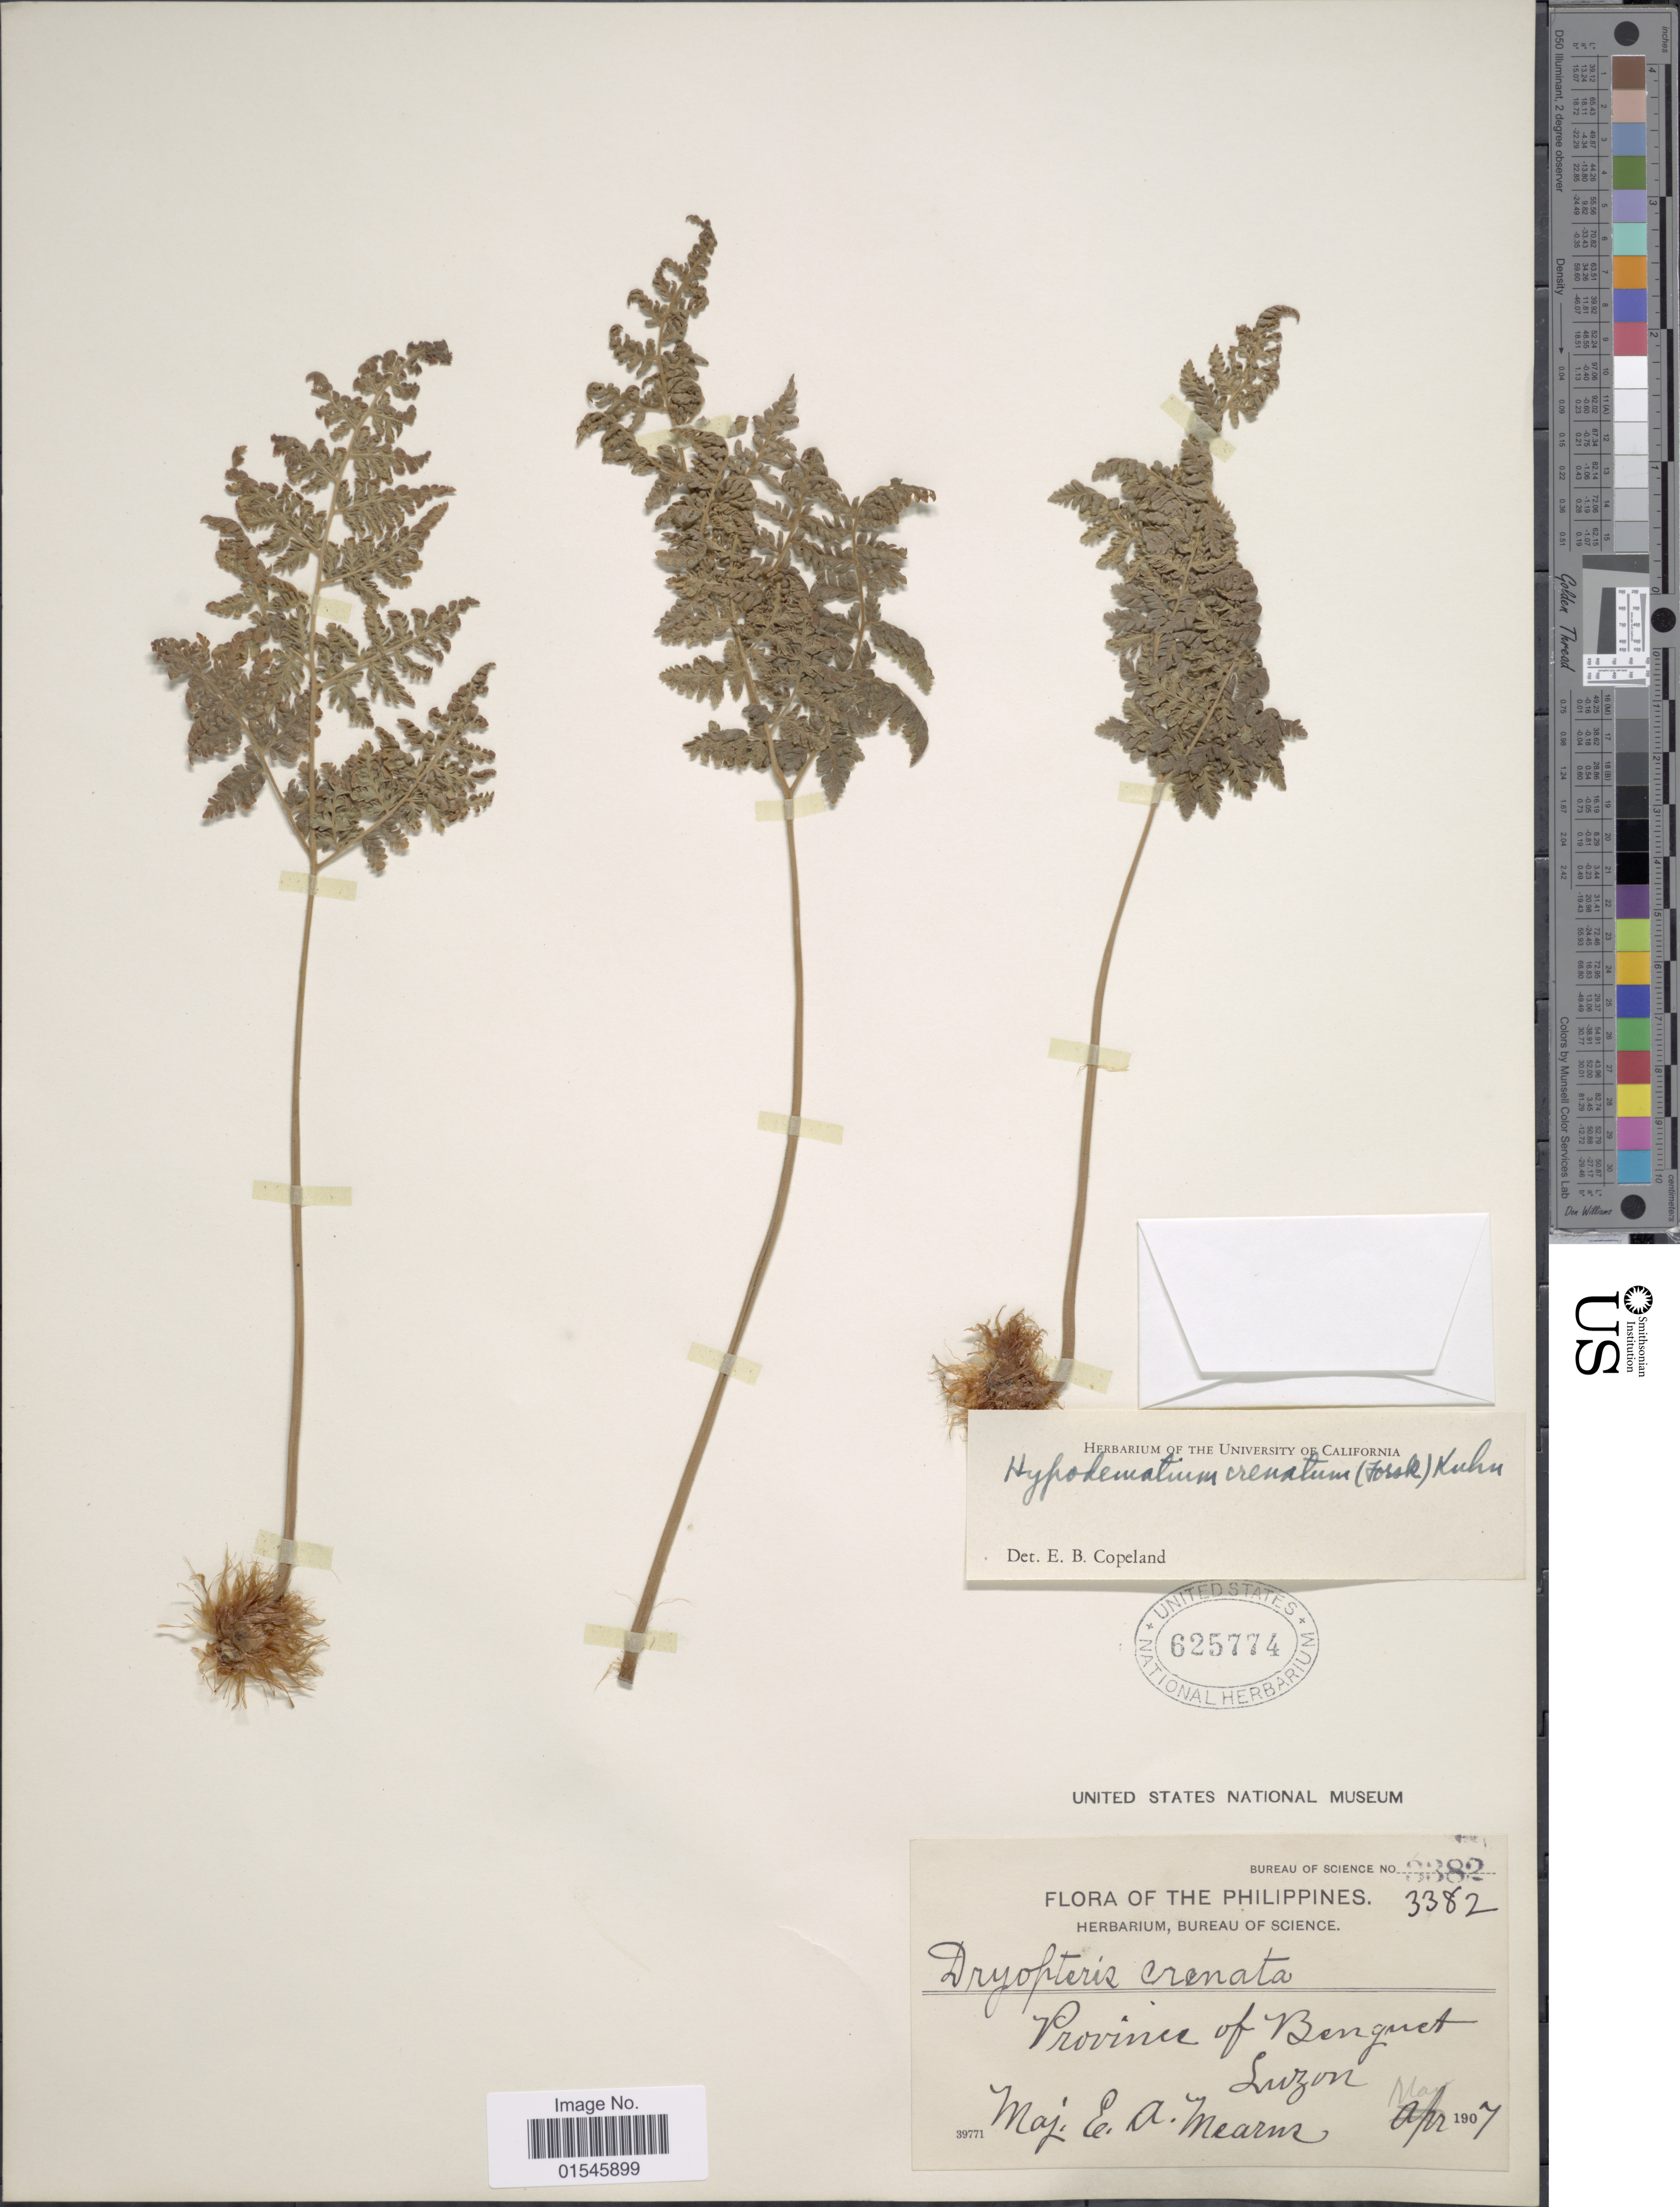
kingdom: Plantae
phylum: Tracheophyta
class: Polypodiopsida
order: Polypodiales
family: Hypodematiaceae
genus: Hypodematium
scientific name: Hypodematium crenatum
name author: (Forssk.) Kuhn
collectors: E. A. Mearns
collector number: Bureau of Science 3382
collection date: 1907-05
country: Philippines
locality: Province of Benguet, Luzon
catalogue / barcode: US 625774